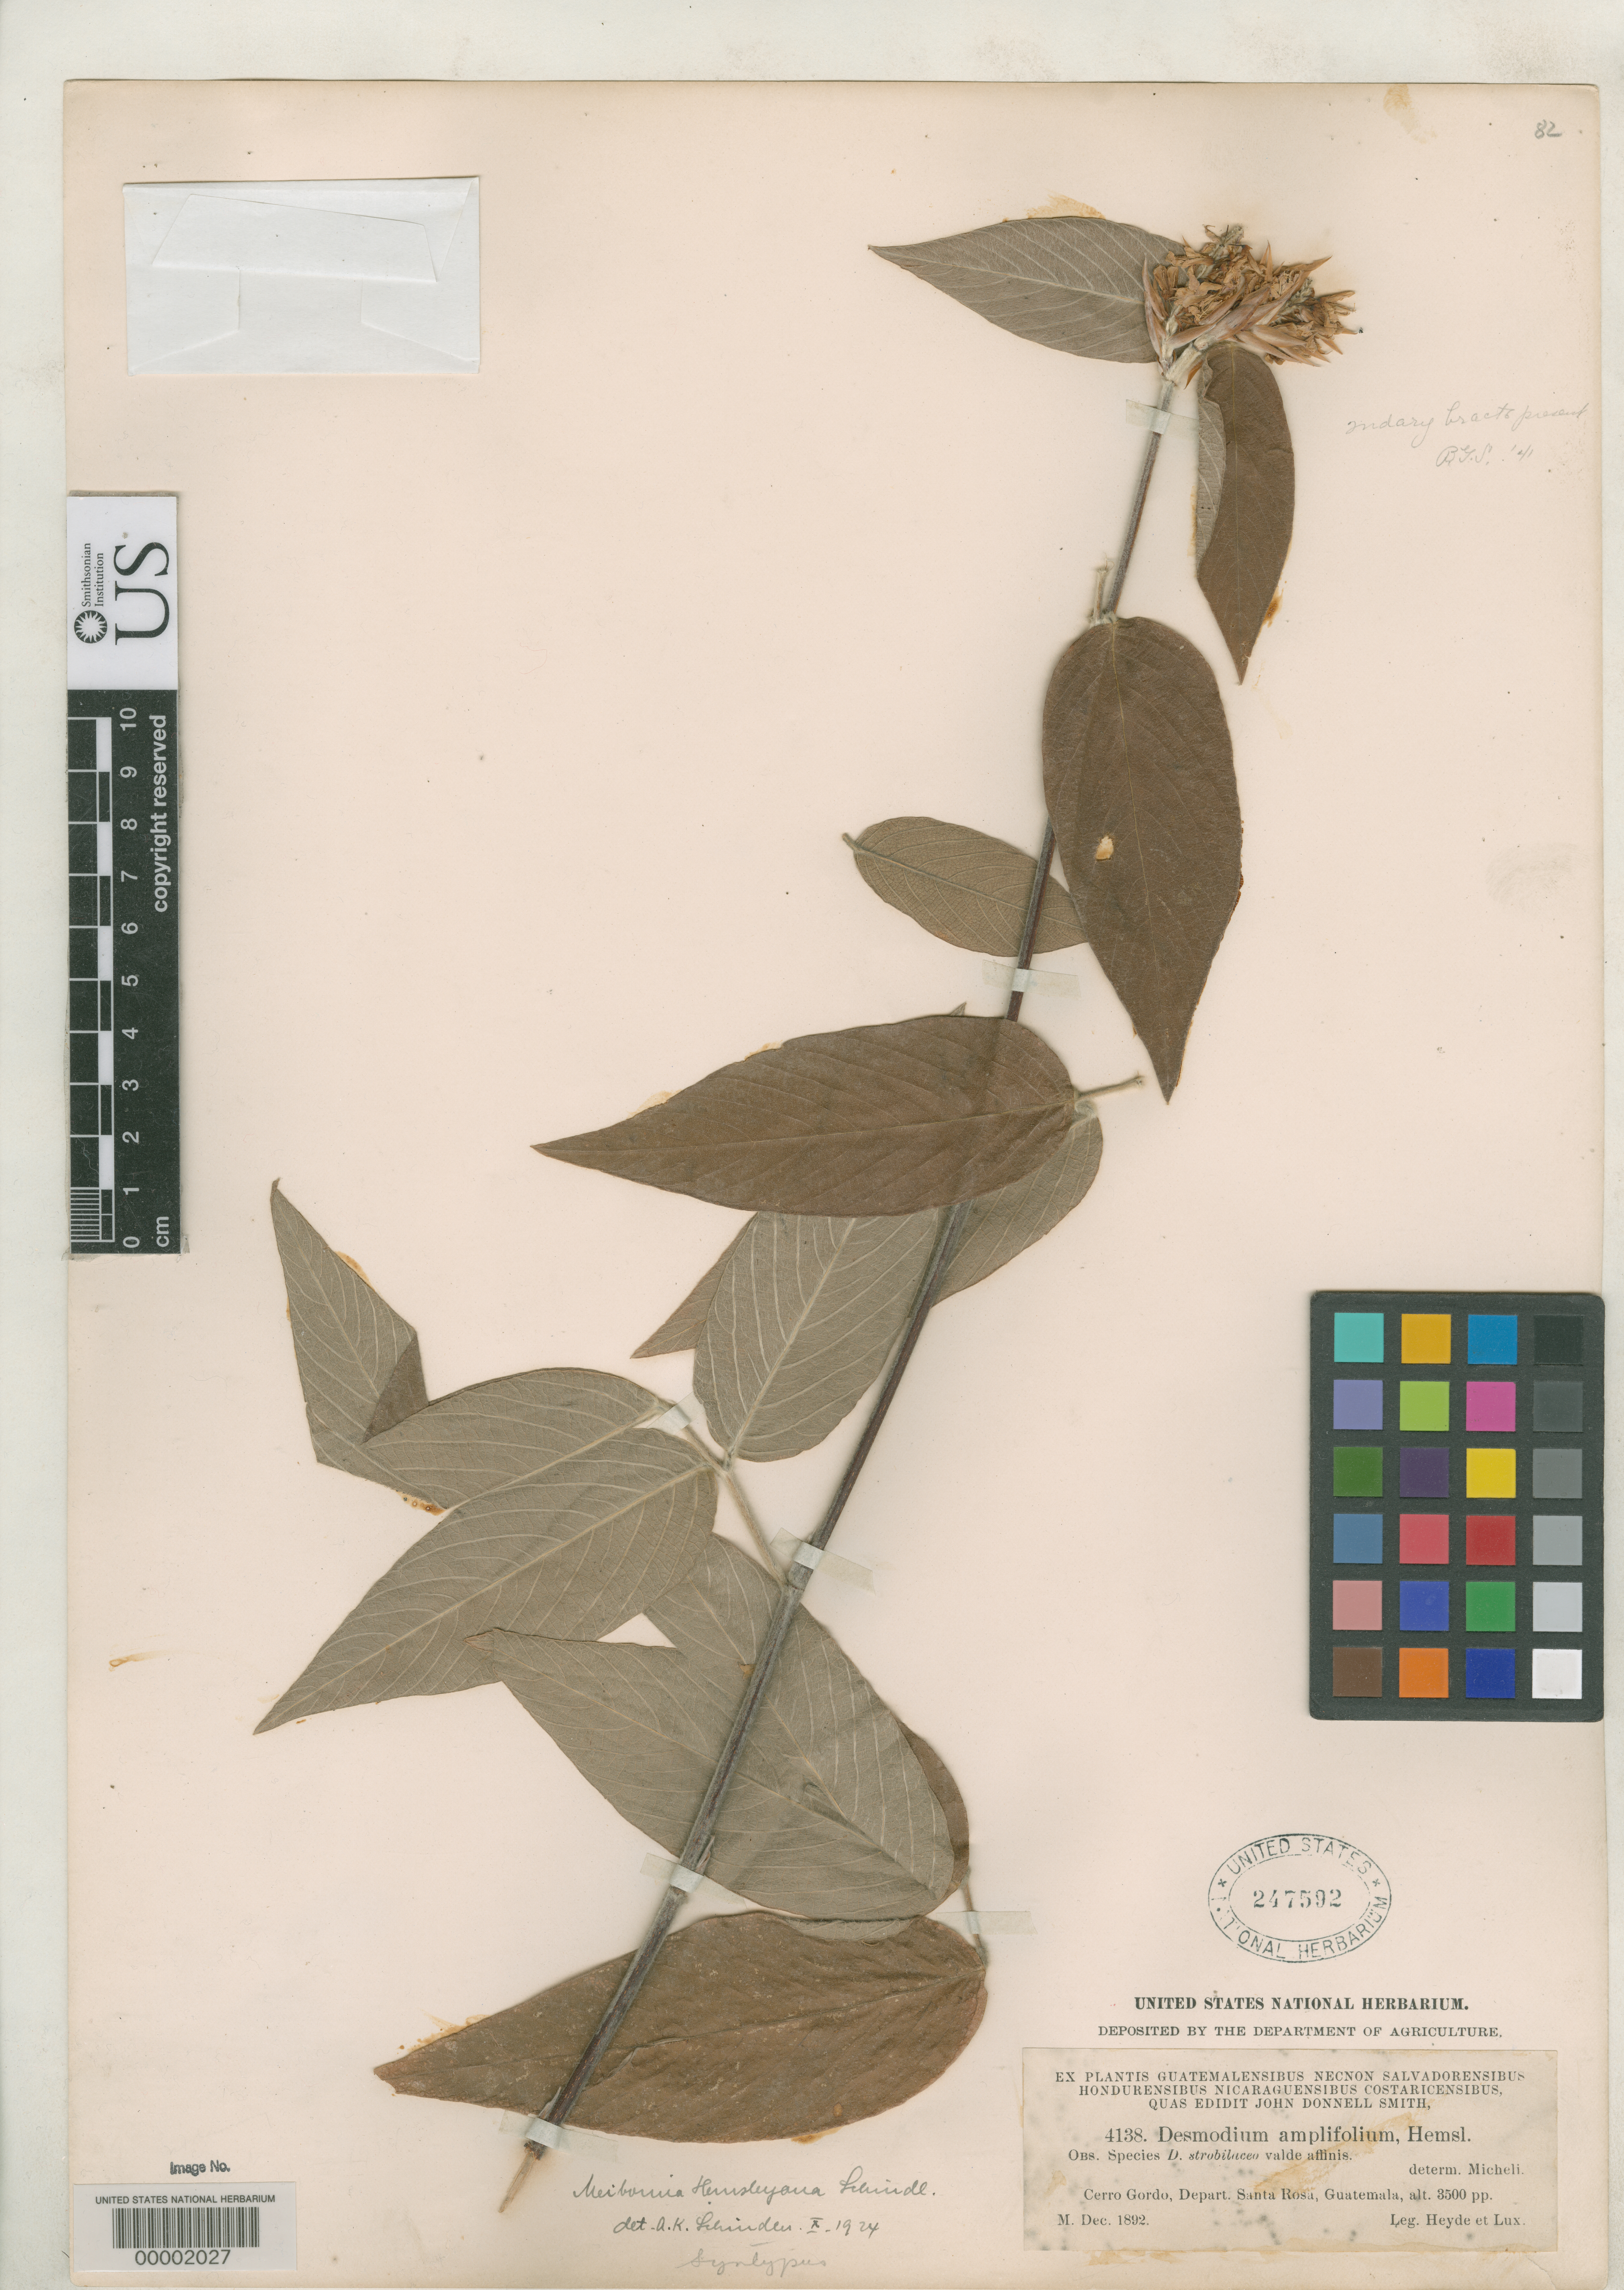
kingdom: Plantae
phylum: Tracheophyta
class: Magnoliopsida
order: Fabales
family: Fabaceae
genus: Meibomia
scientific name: Meibomia hemsleyana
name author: Schindl.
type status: Syntype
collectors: E. T. Heyde & E. Lux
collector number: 4138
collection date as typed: Dec 1892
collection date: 1892-12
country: Guatemala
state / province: Santa Rosa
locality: Cerro Gordo.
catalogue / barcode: US 247592